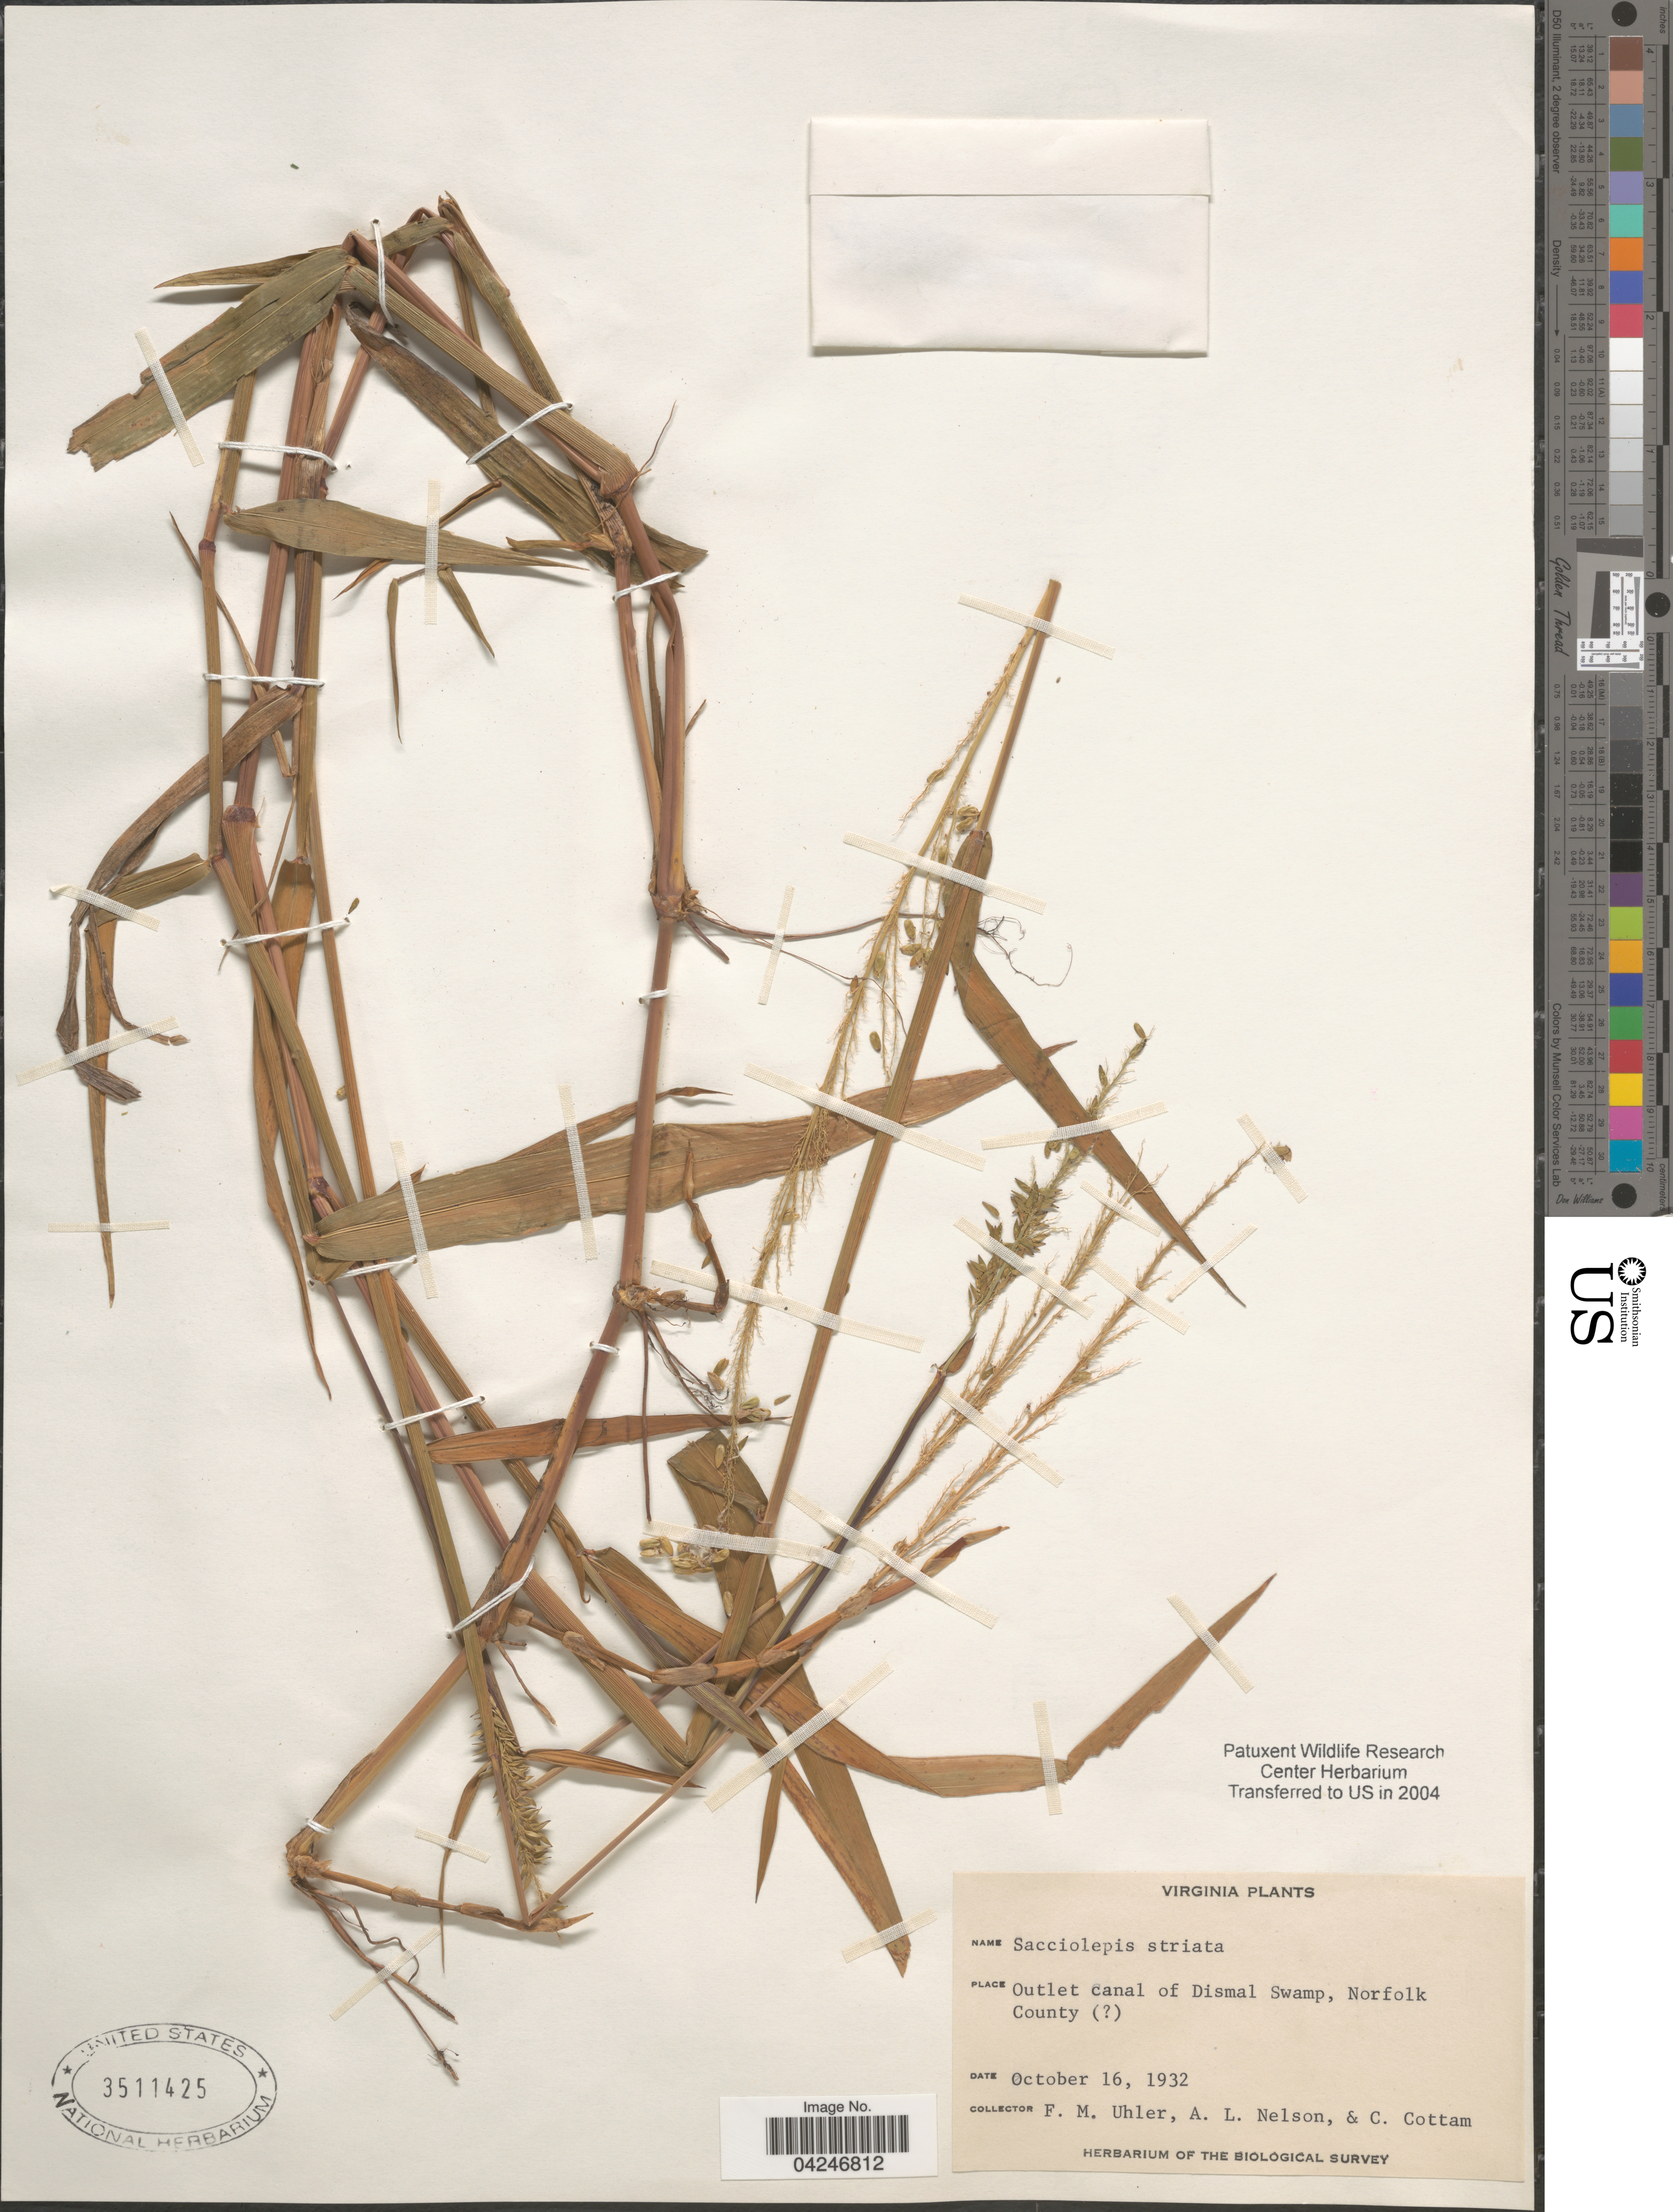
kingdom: Plantae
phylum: Tracheophyta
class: Liliopsida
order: Poales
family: Poaceae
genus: Sacciolepis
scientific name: Sacciolepis striata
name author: (L.) Nash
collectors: F. M. Uhler, A. L. Nelson & C. Cottam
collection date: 1932-10-16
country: United States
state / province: Virginia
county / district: City of Norfolk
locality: Outlet canal of Dismal Swamp, Norfolk (=historic county name) County ( [unsure placement]). The Biological Survey.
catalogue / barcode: US 3511425